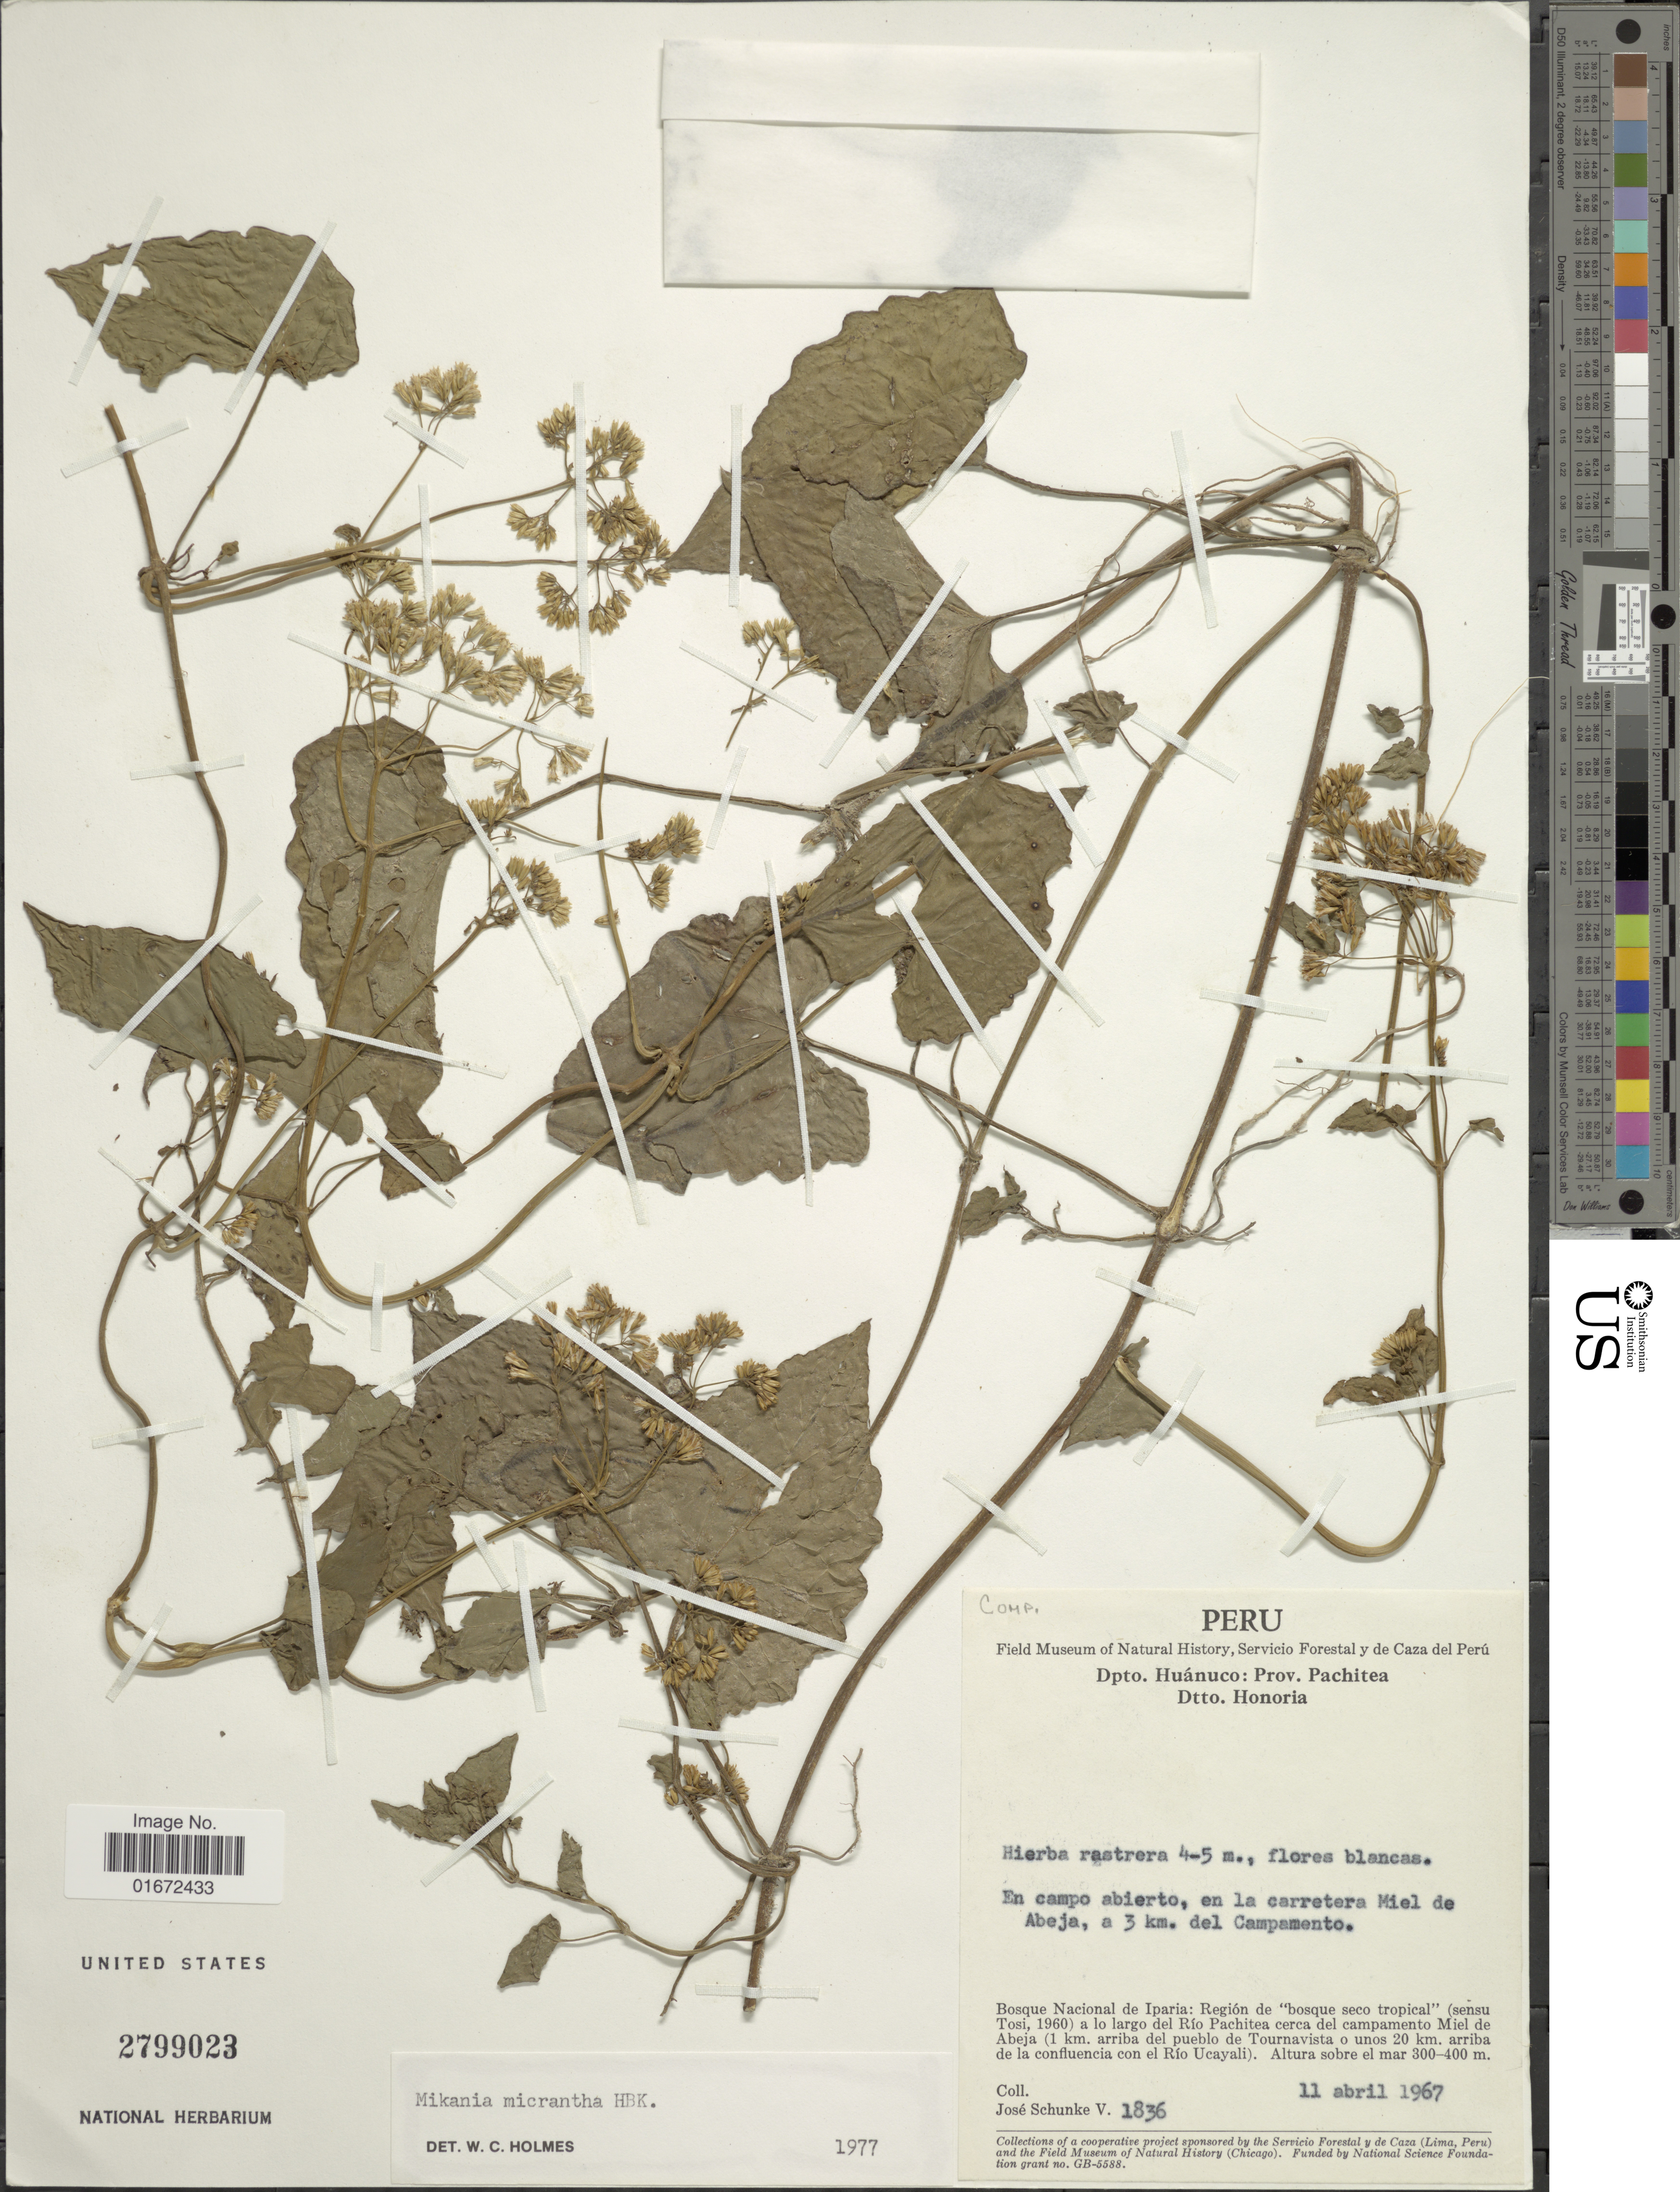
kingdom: Plantae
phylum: Tracheophyta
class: Magnoliopsida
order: Asterales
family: Asteraceae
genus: Mikania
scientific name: Mikania micrantha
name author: Kunth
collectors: J. Schunke Vigo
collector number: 1836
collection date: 1967-04-11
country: Peru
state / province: Huánuco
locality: Dpto. Huánuco: Prov. Pachitea. Dtto. Honoria. En campo abierto, en la carretera Miel de Abeja, a 3 km. del Campamento. Bosque Nacional de Iparia: Región de "bosque seco tropical" (sensu Tosi, 1960) a lo largo del Río Pachitea cerca del campamento Miel de Abeja (1 km. arriba del pueblo de Tournavista o unos 20 km. arriba de la confluencia con el Río Ucayali)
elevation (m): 300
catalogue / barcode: US 2799023